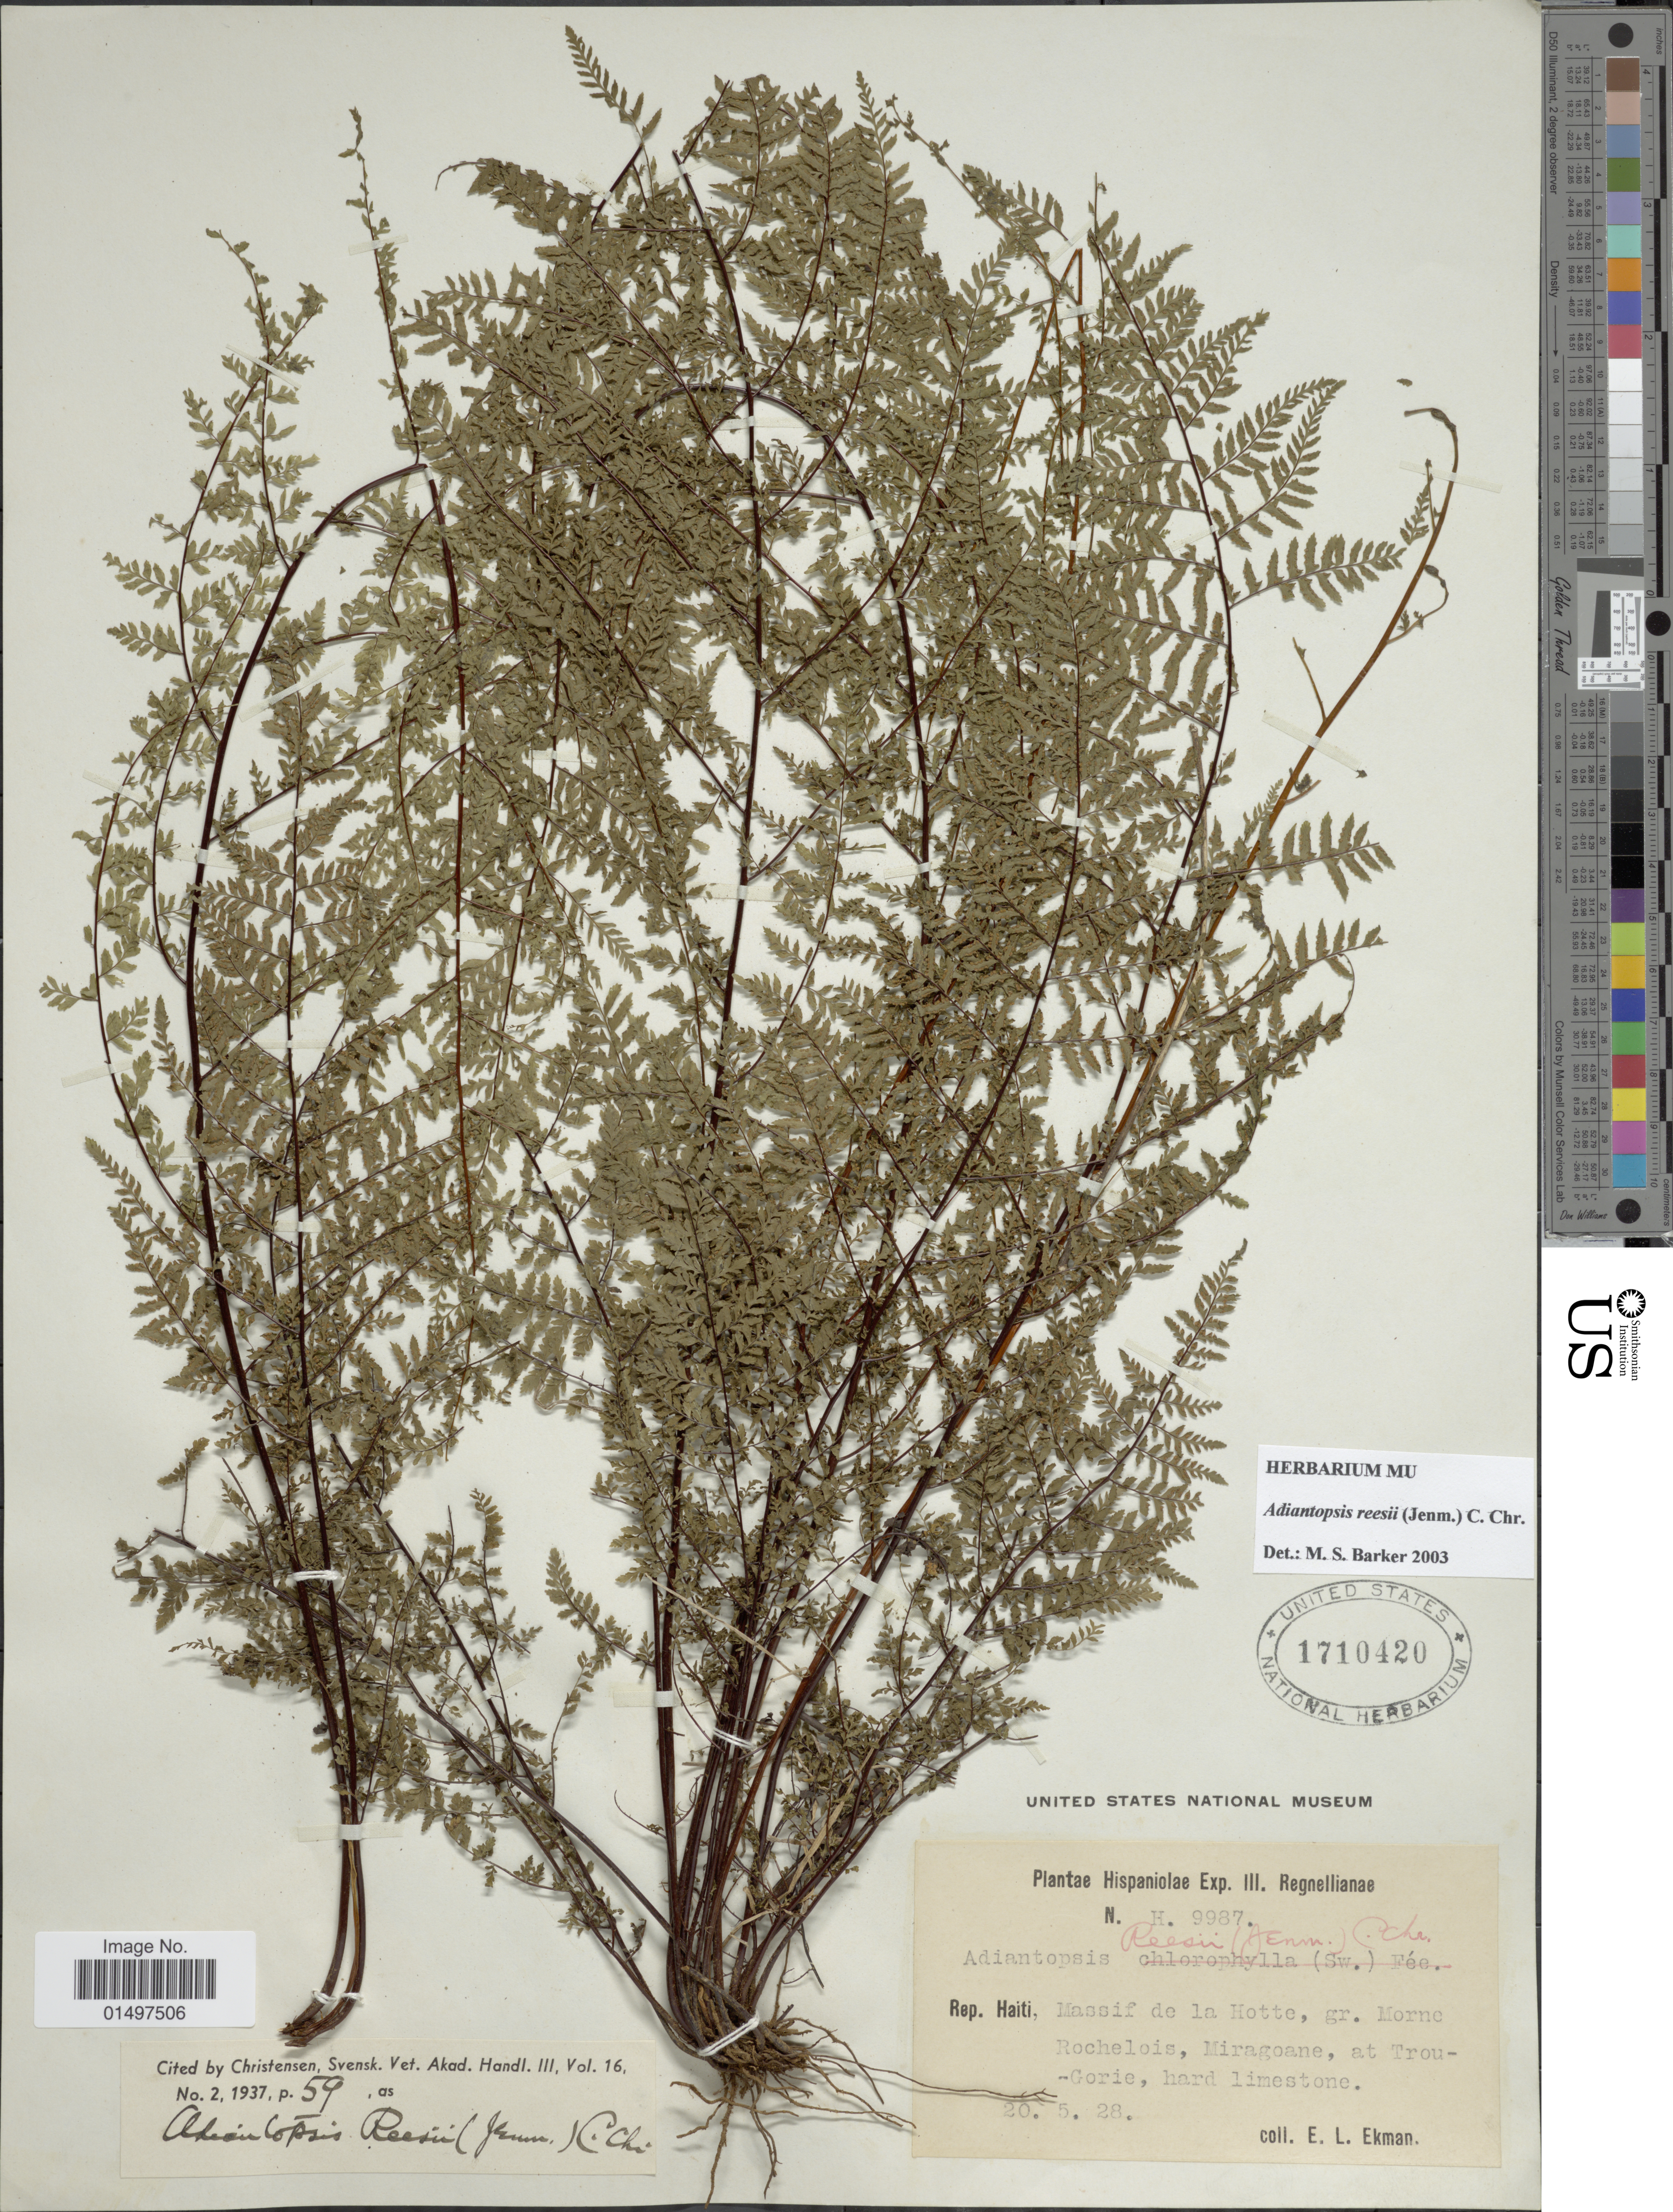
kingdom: Plantae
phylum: Tracheophyta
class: Polypodiopsida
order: Polypodiales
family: Pteridaceae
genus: Adiantopsis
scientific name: Adiantopsis reesii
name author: (Jenman) C. Chr.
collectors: E. L. Ekman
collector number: H.9987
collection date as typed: Transcribed d/m/y: 20/5/28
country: Haiti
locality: Rep. Haiti, Massif de la Hotte, gr. Morne Rochelois, Miragoane, at Trou-Gorie.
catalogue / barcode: US 1710420